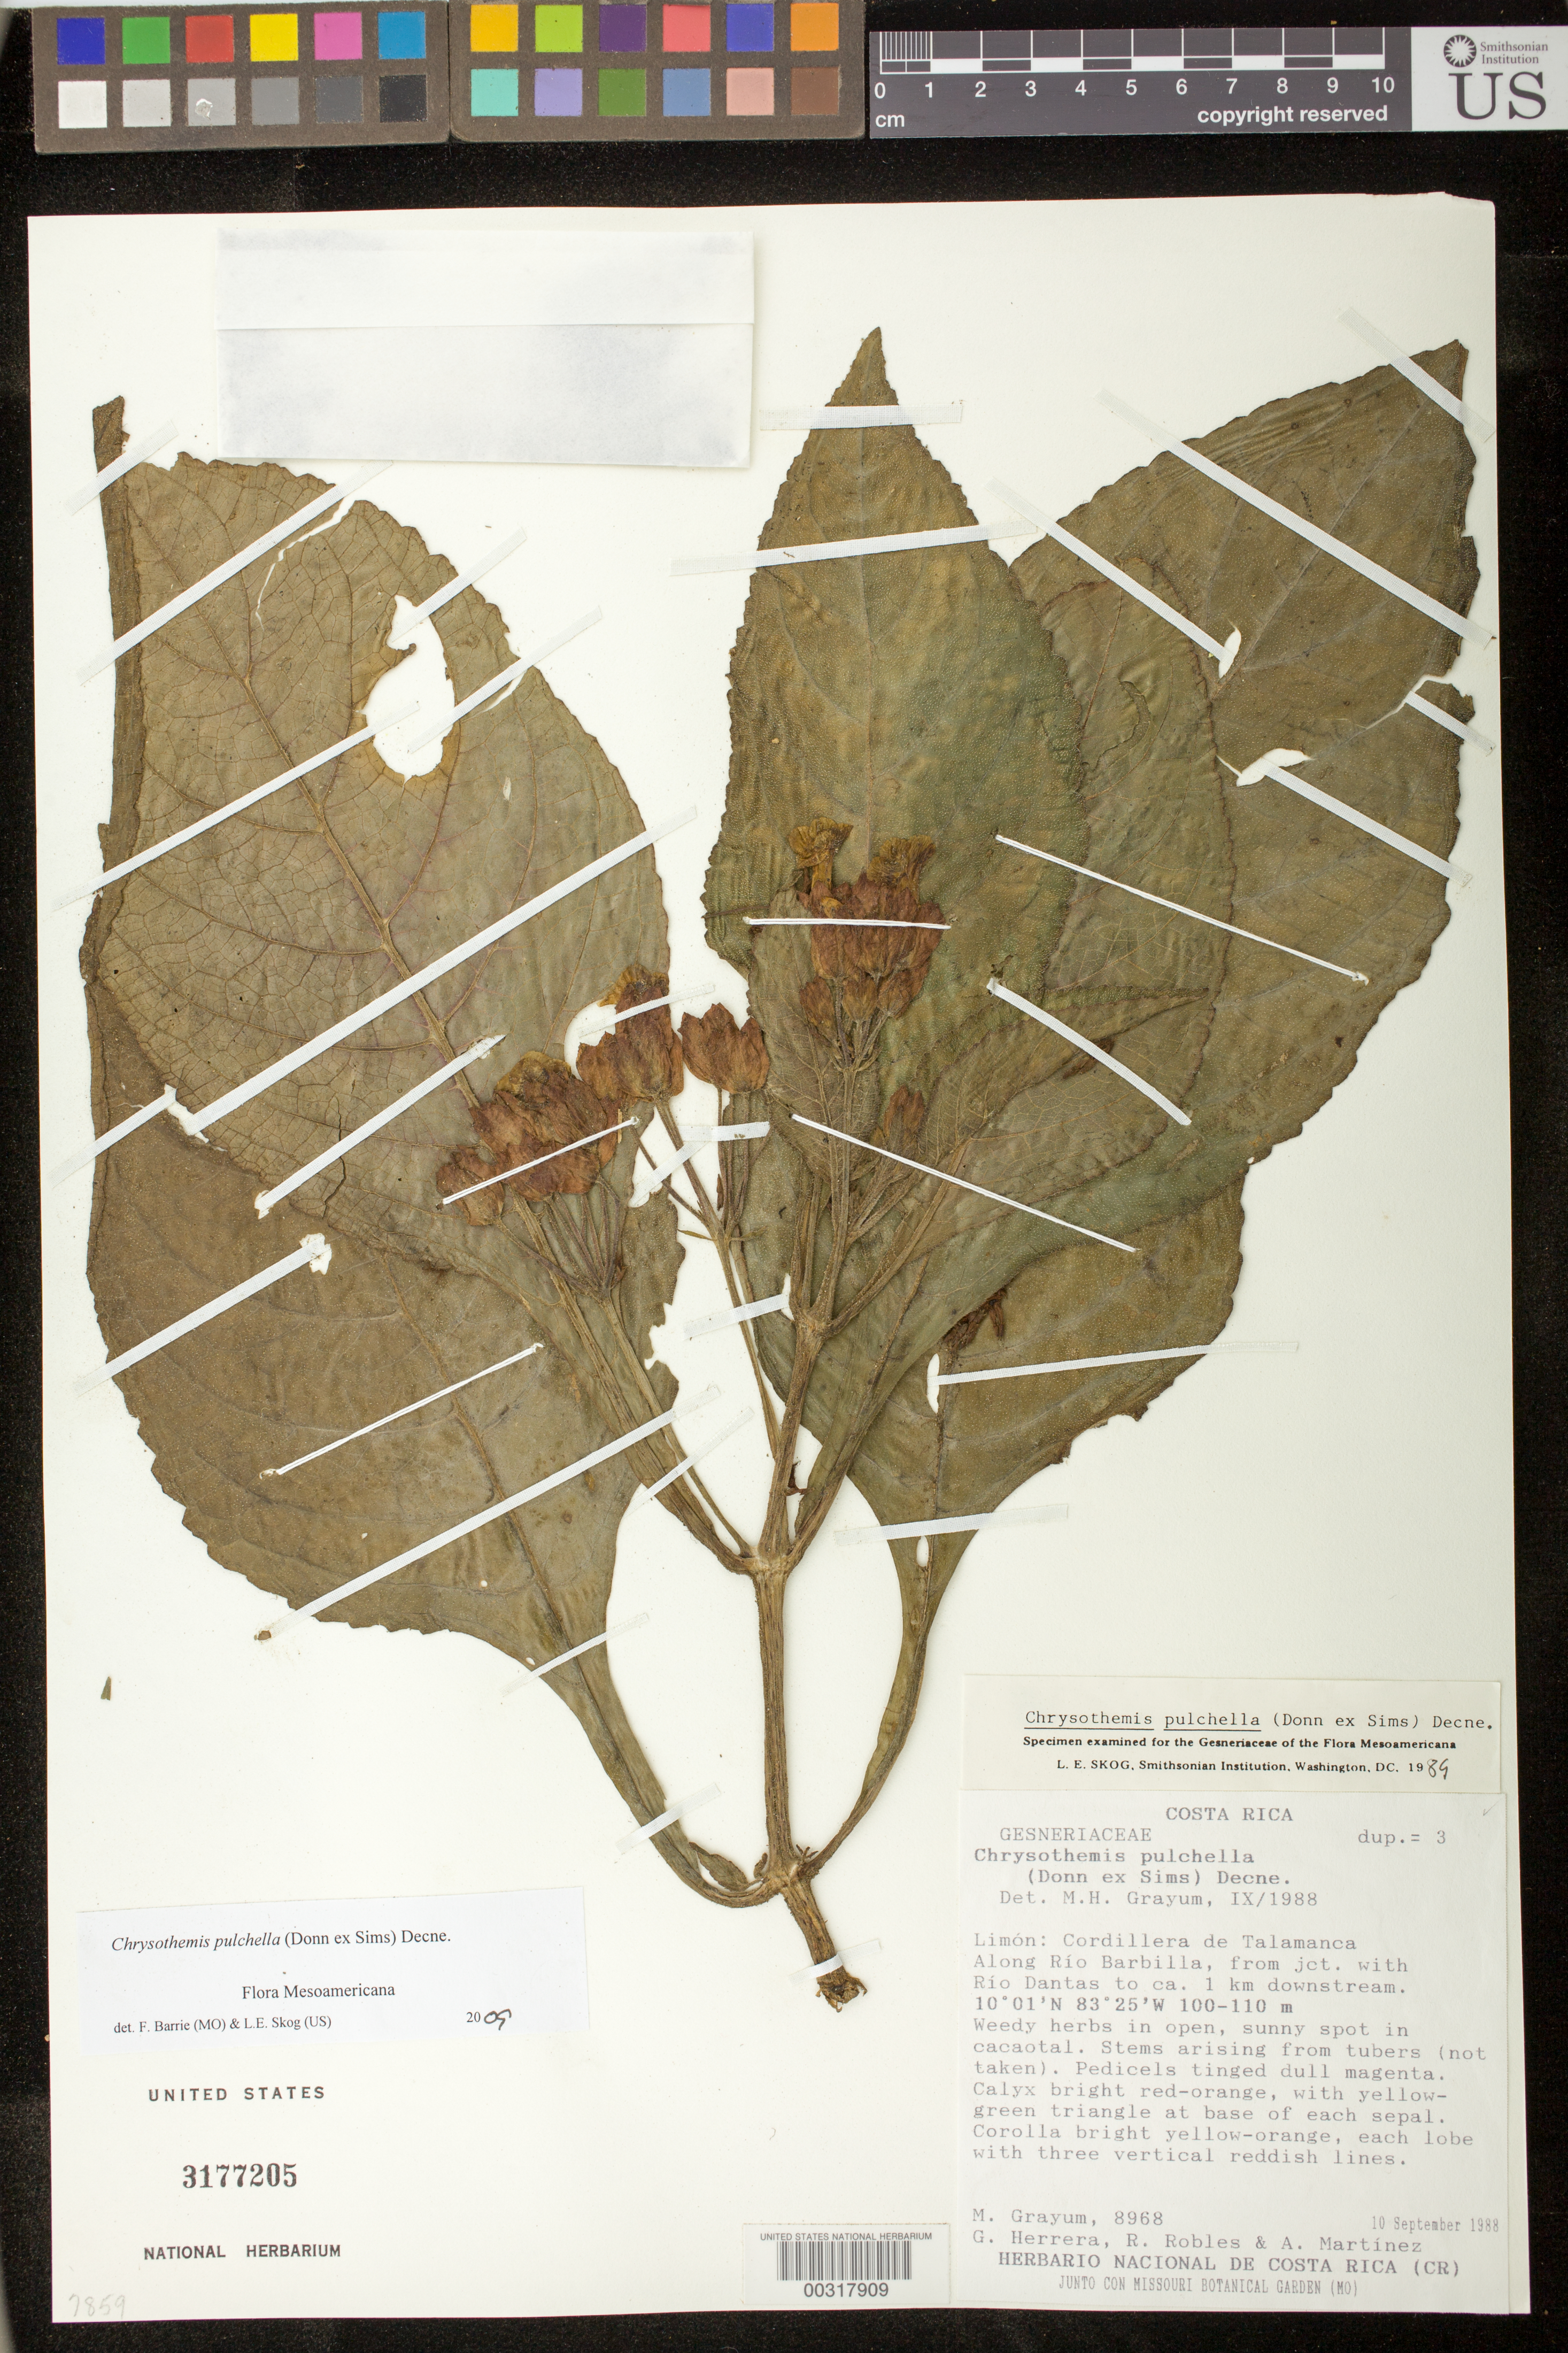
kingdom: Plantae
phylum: Tracheophyta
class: Magnoliopsida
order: Lamiales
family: Gesneriaceae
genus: Chrysothemis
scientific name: Chrysothemis pulchella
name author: (Donn ex Sims) Decne.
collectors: M. H. Grayum, G. Herrera, R. Robles & A. Martinez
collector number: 8968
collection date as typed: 10 Sep 1988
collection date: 1988-09-10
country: Costa Rica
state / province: Limón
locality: Cordillera de Talamanca, along Rio Barbilla, from jct with Rio Dantas to ca. 1 km downstream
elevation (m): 100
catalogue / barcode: US 3177205